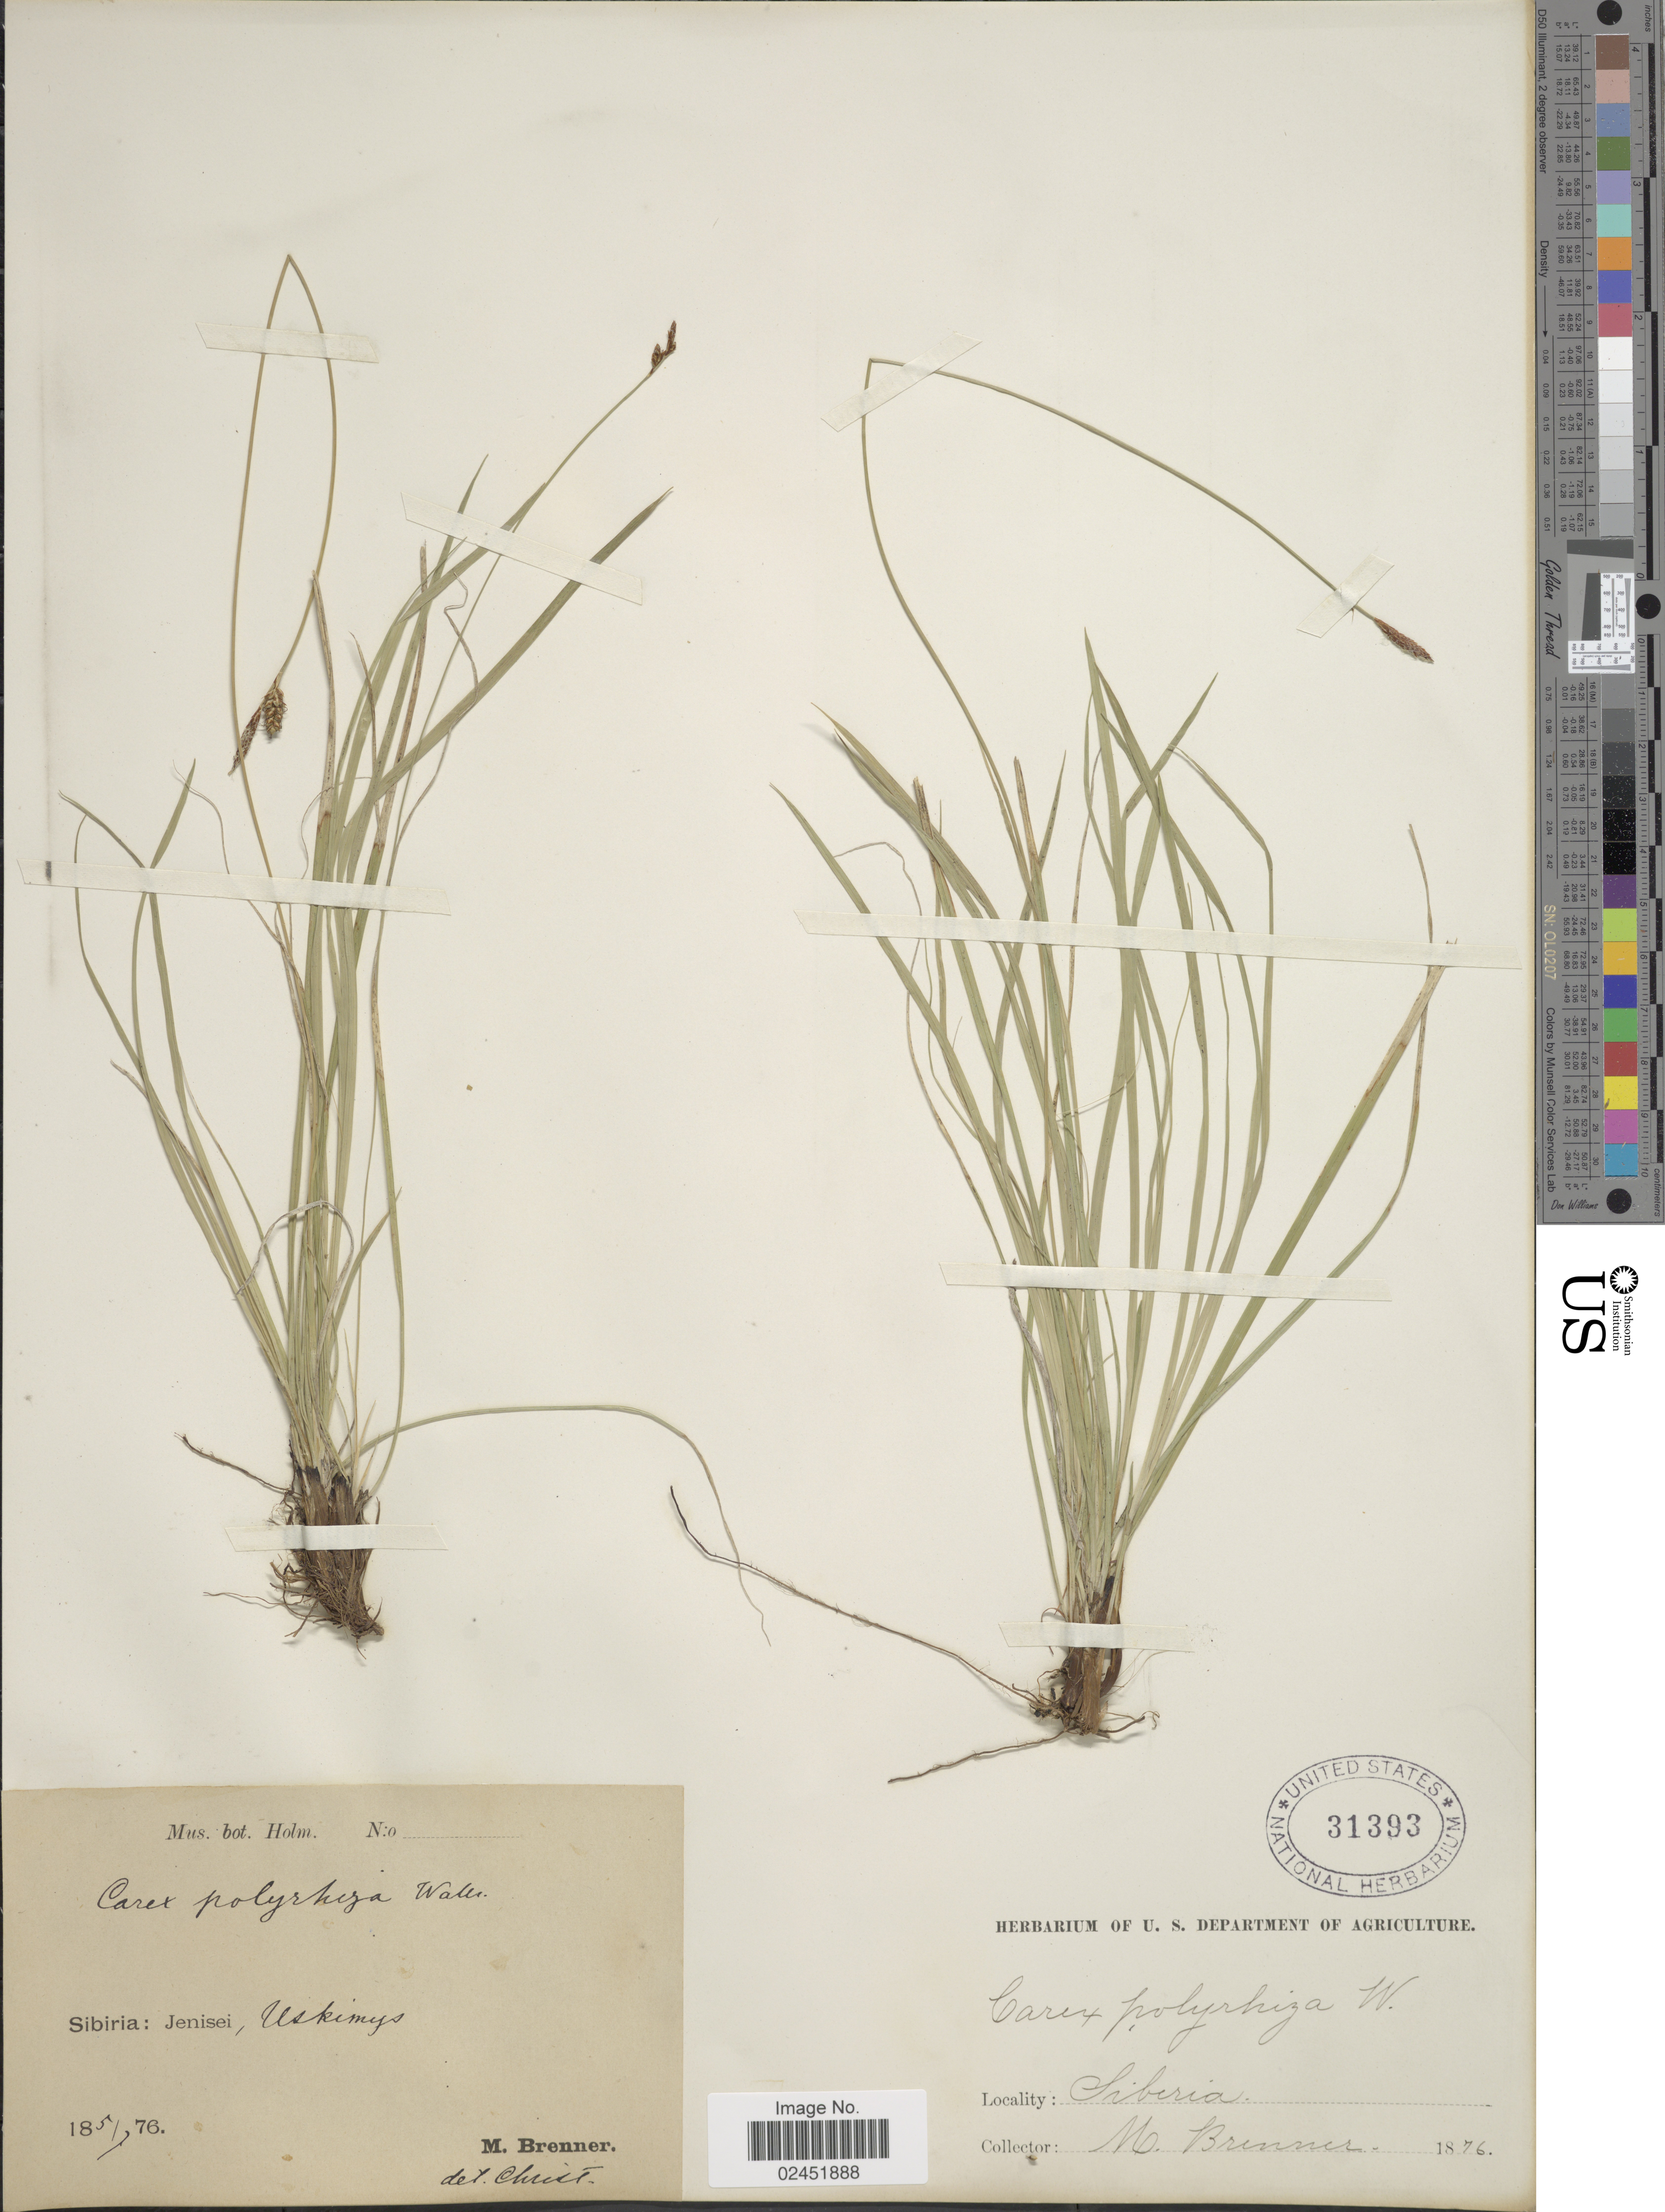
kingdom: Plantae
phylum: Tracheophyta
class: Liliopsida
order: Poales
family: Cyperaceae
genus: Carex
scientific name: Carex umbrosa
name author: Host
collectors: M. Brenner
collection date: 1876-07-05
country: Russian Federation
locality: Sibiria: Jenisei, Uskimys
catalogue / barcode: US 31393